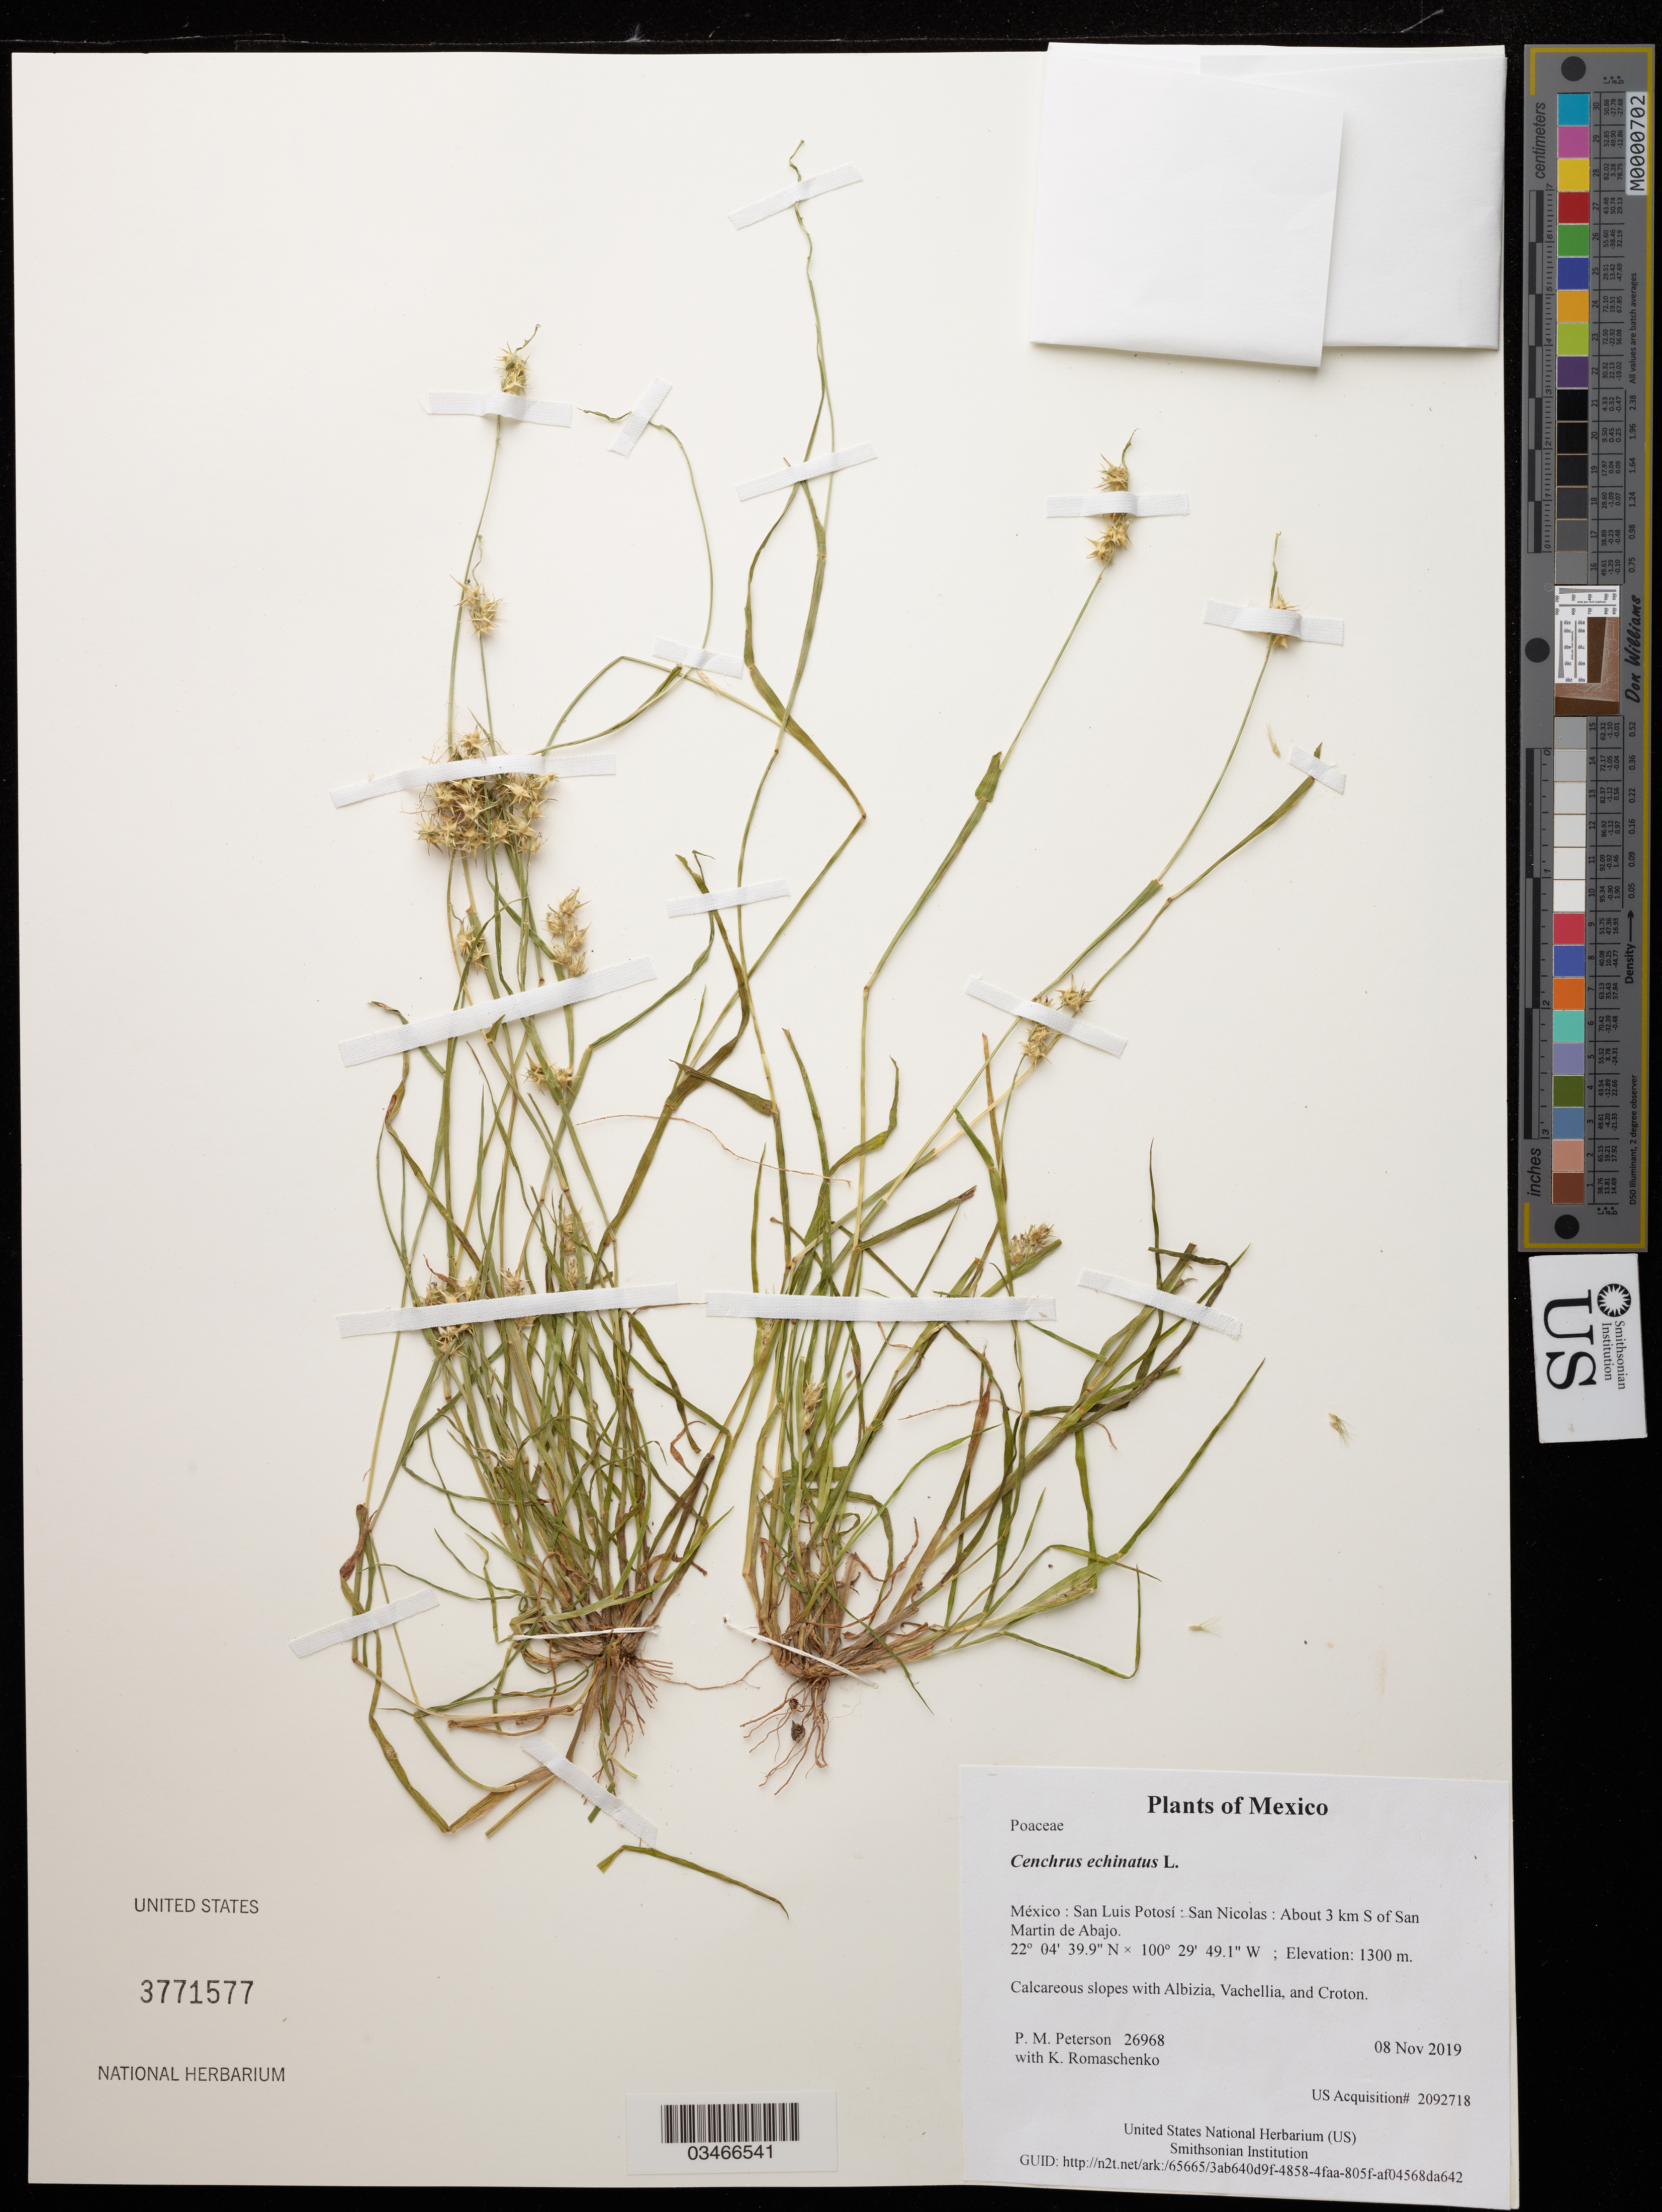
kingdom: Plantae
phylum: Tracheophyta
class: Liliopsida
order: Poales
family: Poaceae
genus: Cenchrus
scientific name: Cenchrus echinatus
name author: L.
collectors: P. M. Peterson & K. Romaschenko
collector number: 26968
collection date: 2019-11-08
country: México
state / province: San Luis Potosí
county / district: San Nicolas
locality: About 3 km S of San Martin de Abajo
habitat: Calcareous slopes with Albizia, Vachellia, and Croton.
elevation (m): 1300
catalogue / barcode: US 3771577